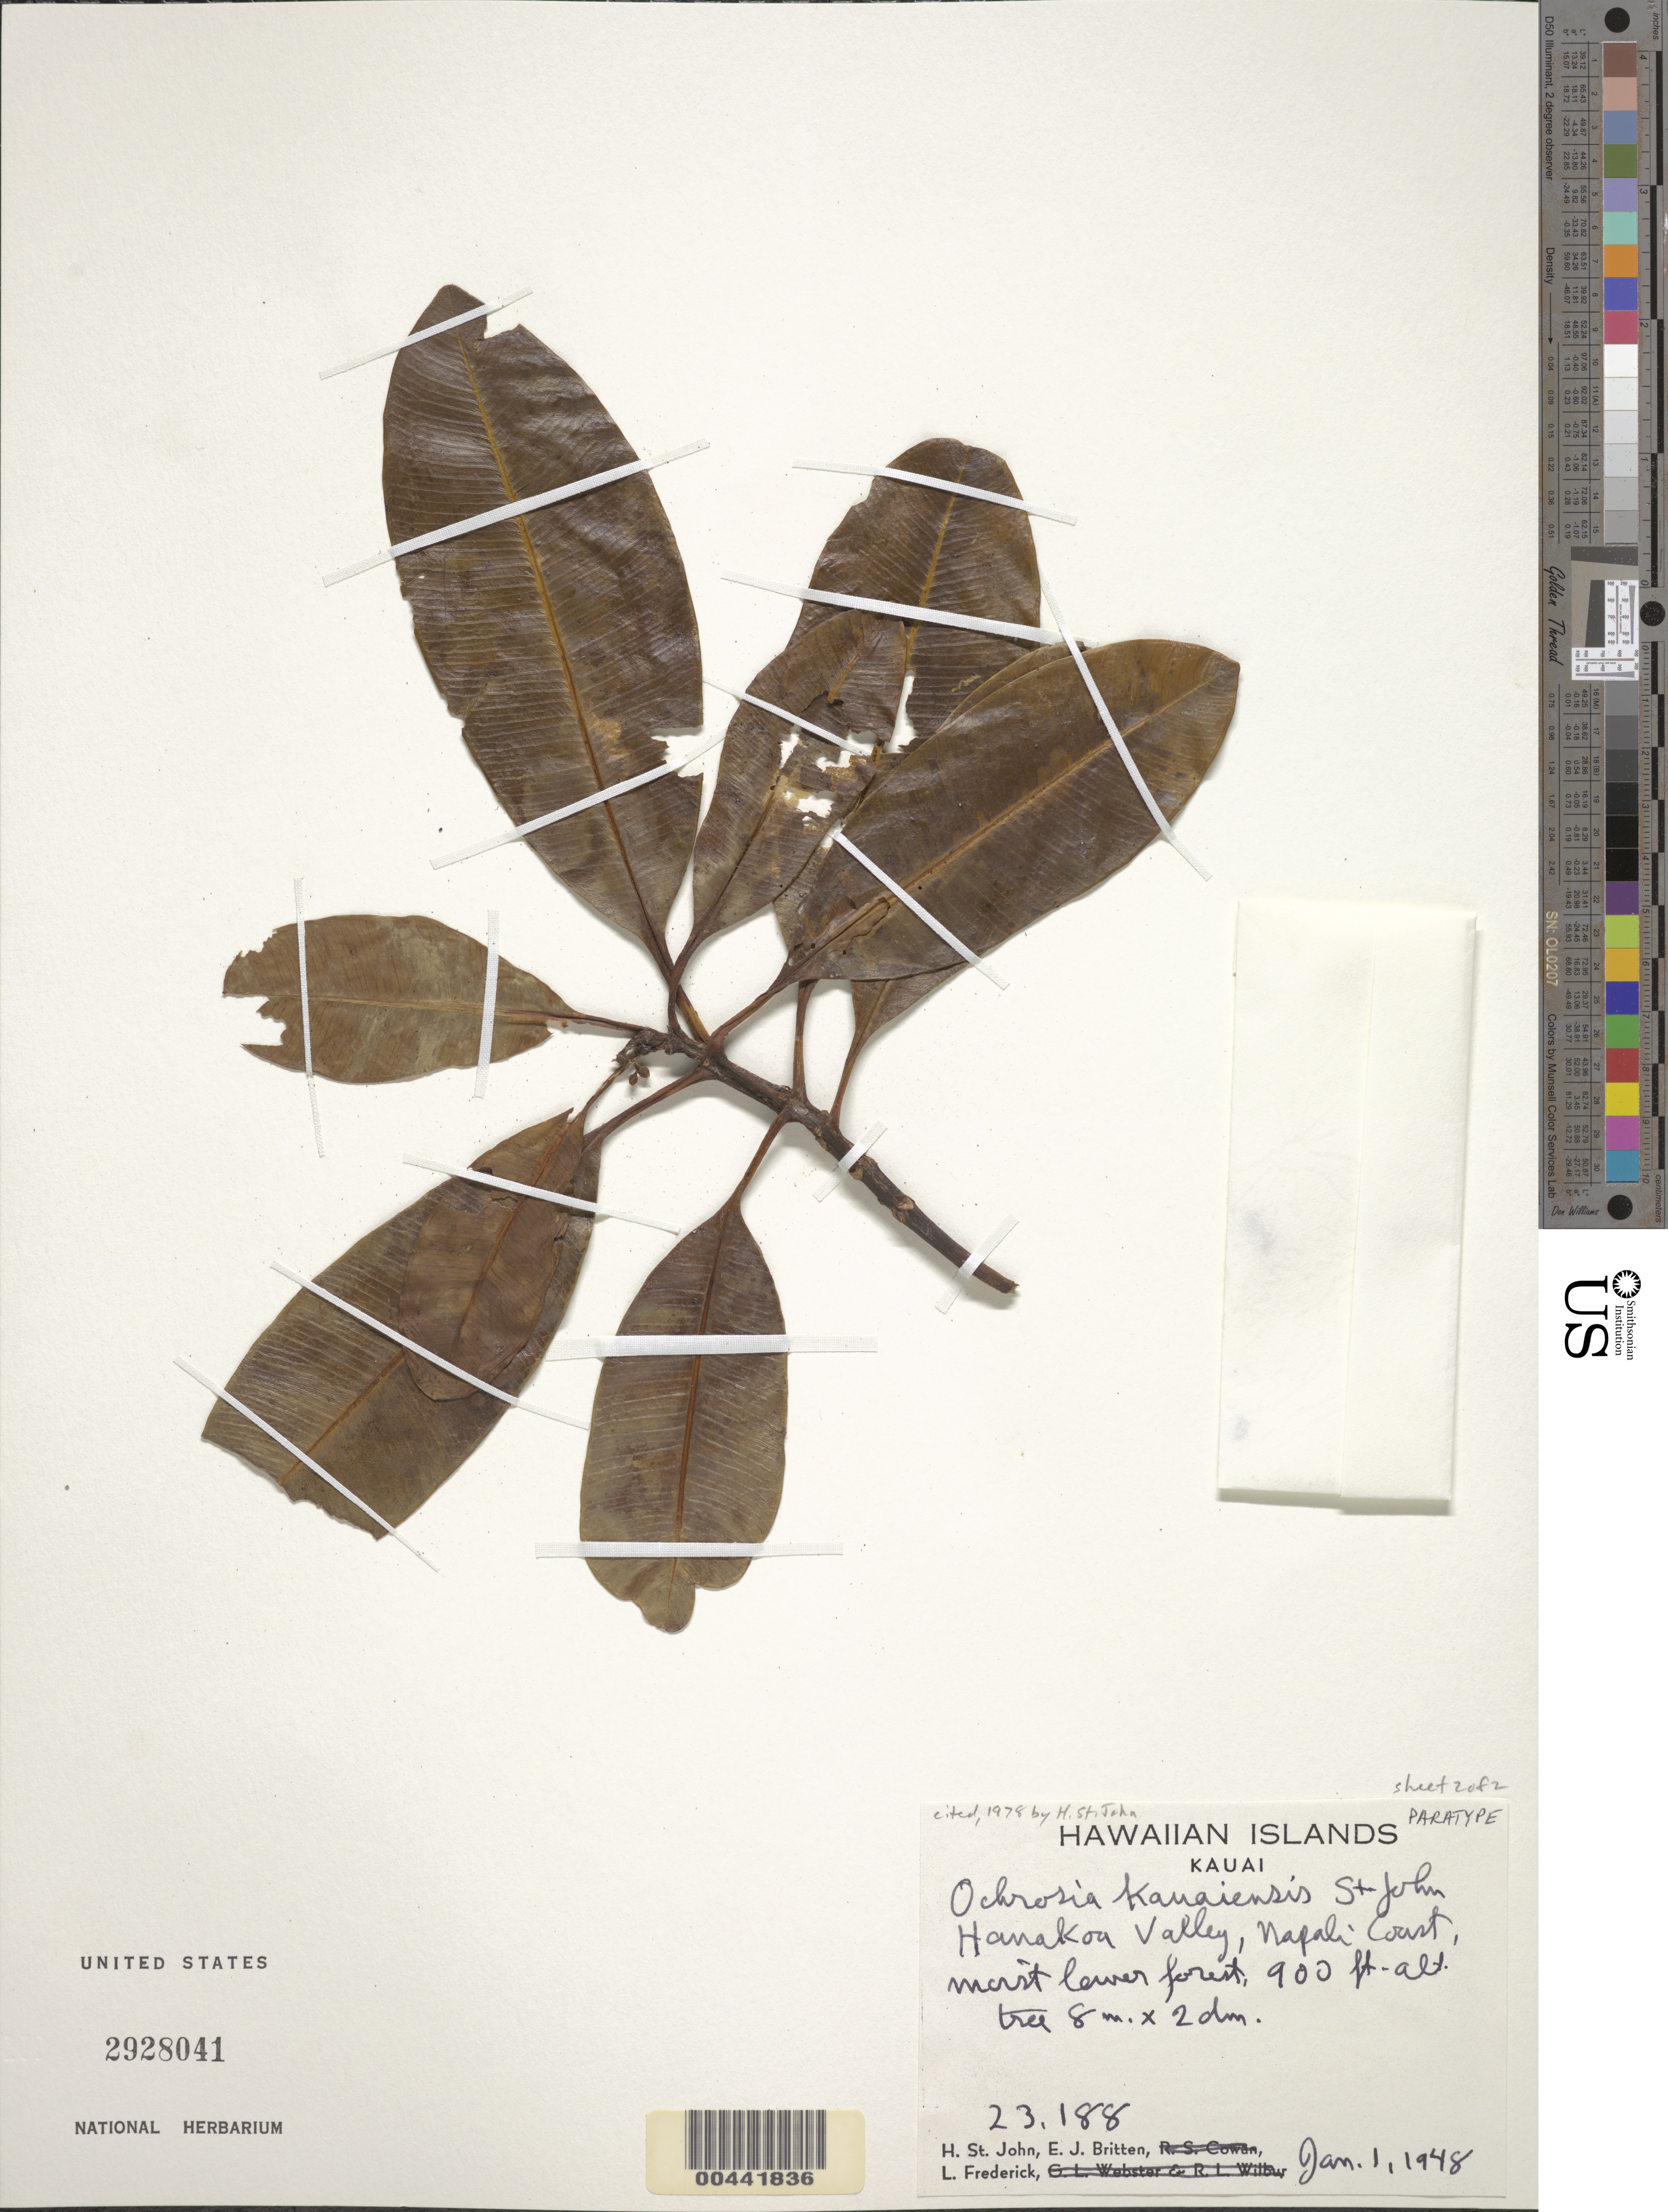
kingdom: Plantae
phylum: Tracheophyta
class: Magnoliopsida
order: Gentianales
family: Apocynaceae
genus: Ochrosia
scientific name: Ochrosia kauaiensis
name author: H. St. John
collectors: H. St. John, E. Britten & L. Frederick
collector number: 23188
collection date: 1948-01-01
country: United States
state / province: Hawaii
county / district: Kauai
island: Kaua'i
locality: Hawaiian Islands. Kauai. Hanakoa Valley, Napali Coast.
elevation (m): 274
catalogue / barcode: US 2928041